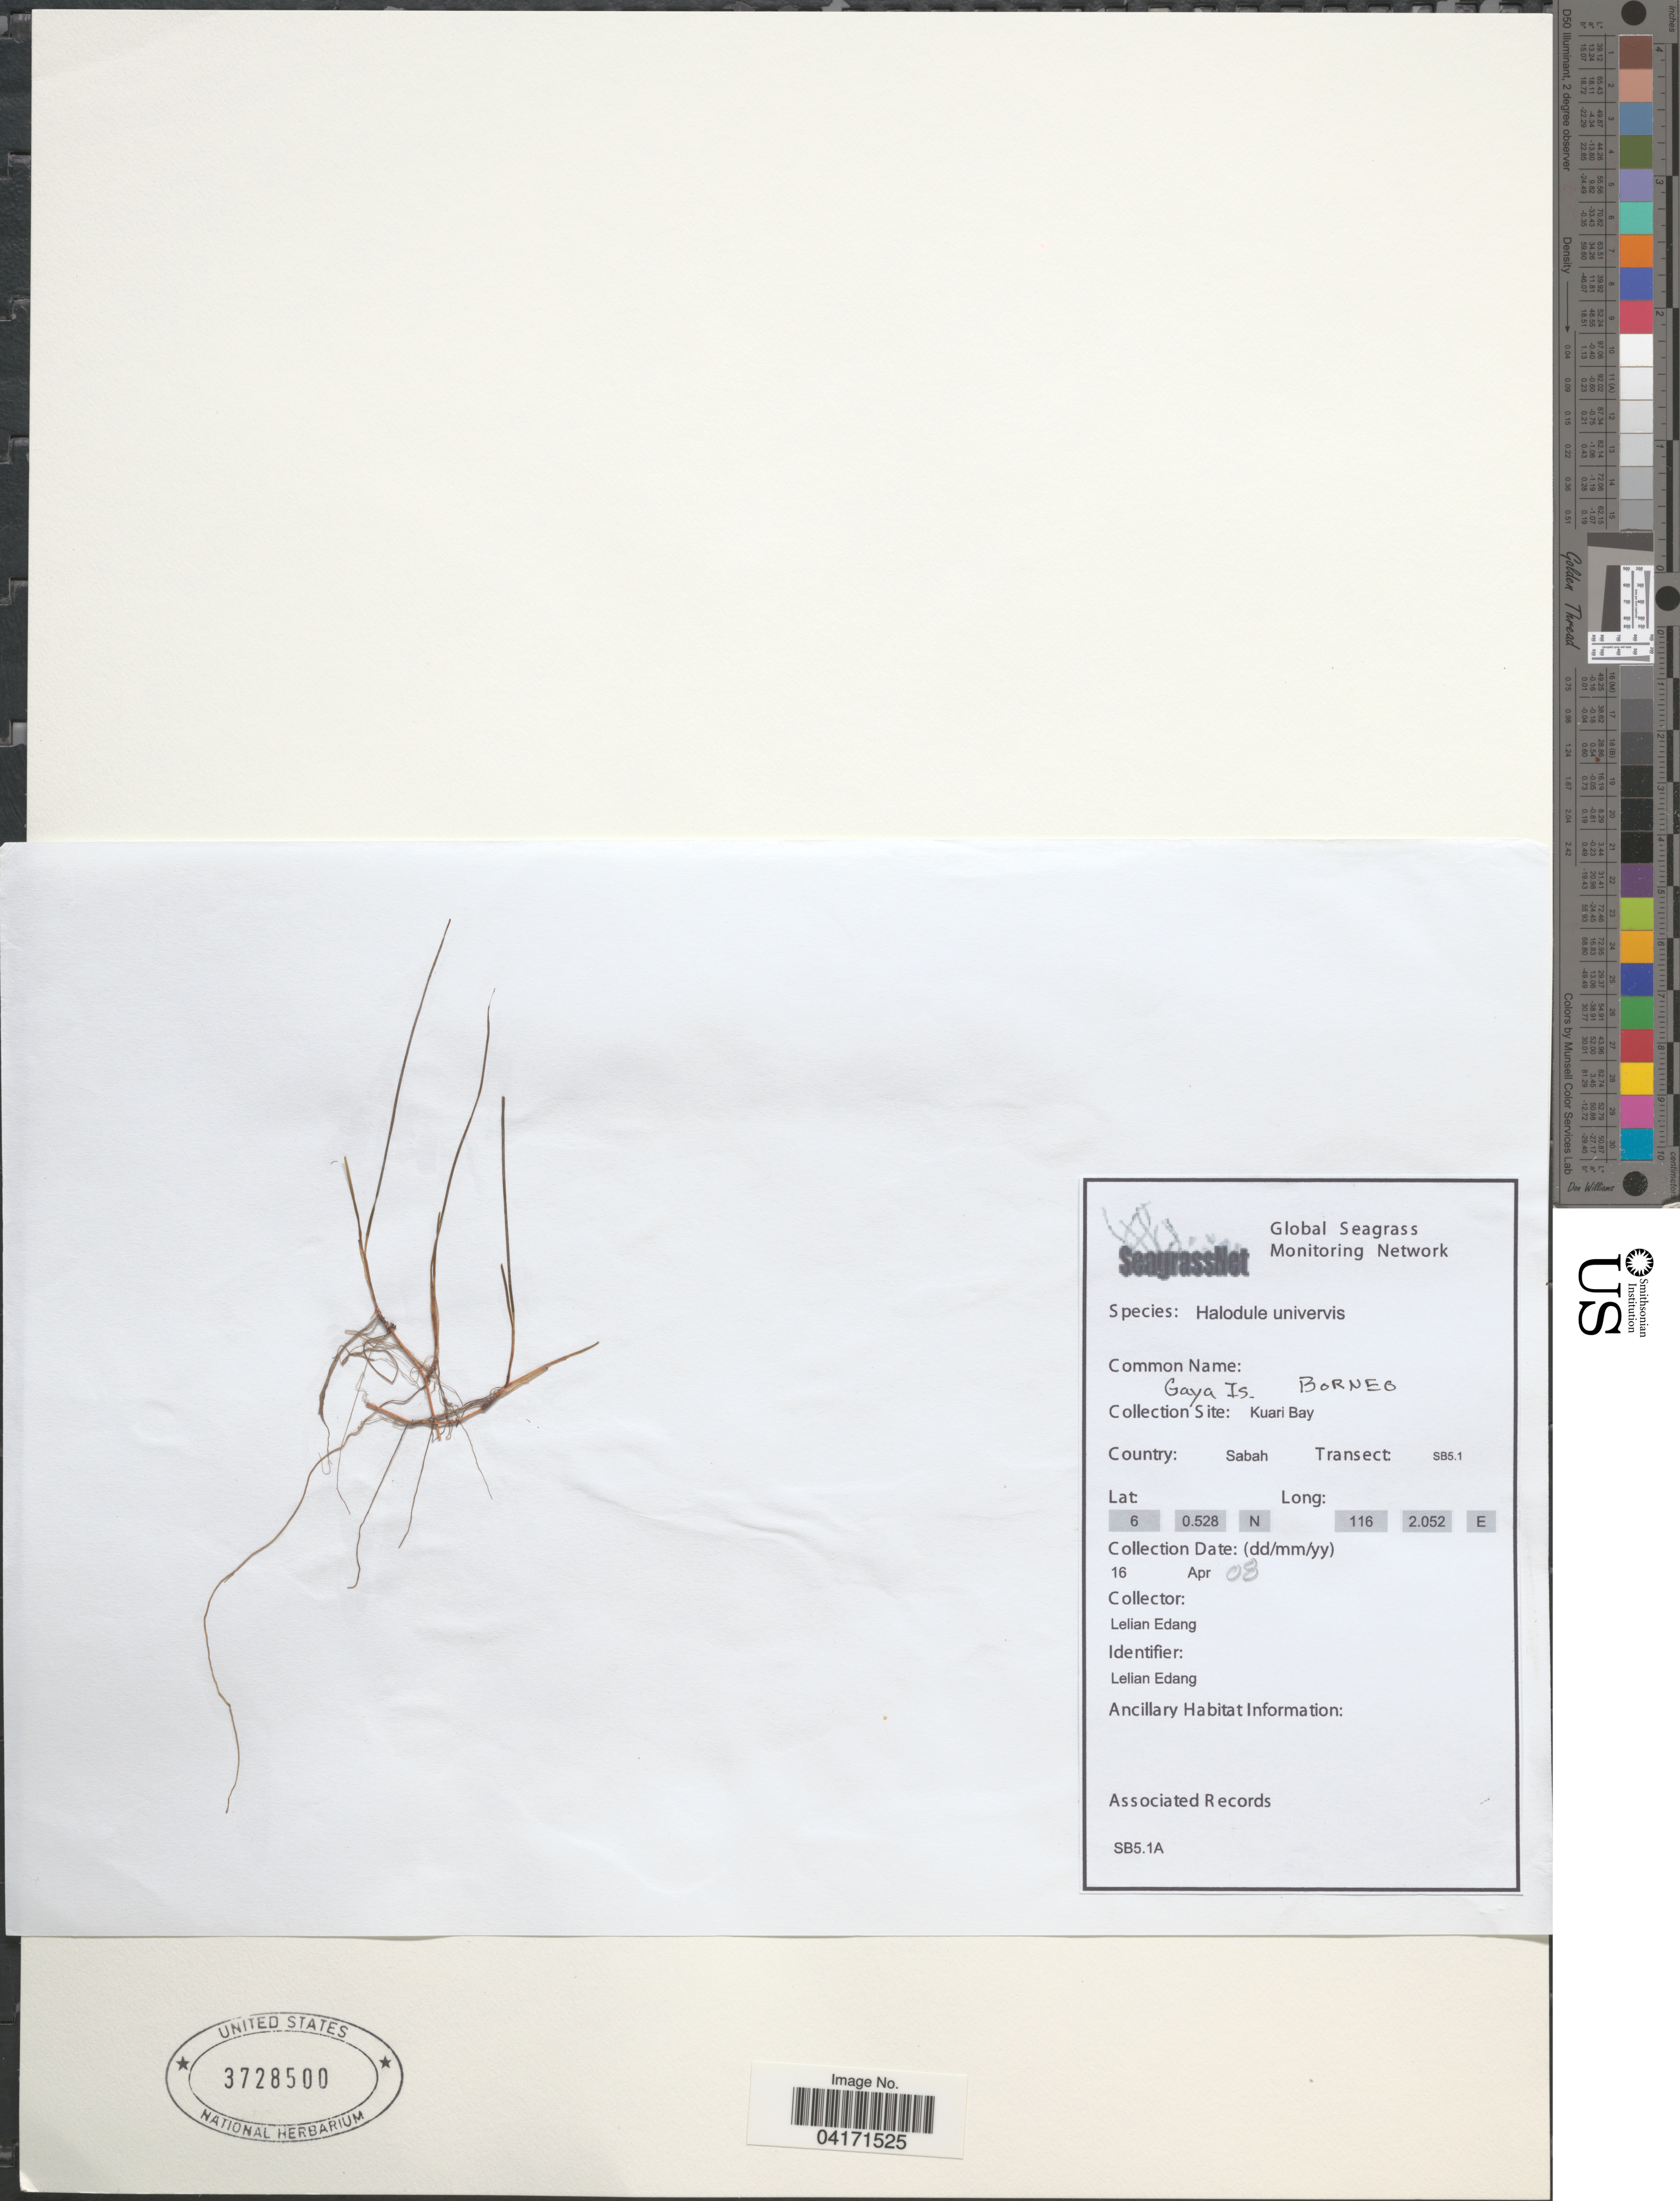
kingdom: Plantae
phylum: Tracheophyta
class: Liliopsida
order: Alismatales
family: Cymodoceaceae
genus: Halodule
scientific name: Halodule uninervis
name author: (Forssk.) Asch.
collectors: L. Edang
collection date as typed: Transcribed d/m/y: 16/4/8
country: Malaysia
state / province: Sabah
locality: Gaya Is. Bornea. Kuari Bay. Transect: SB5.1.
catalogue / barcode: US 3728500